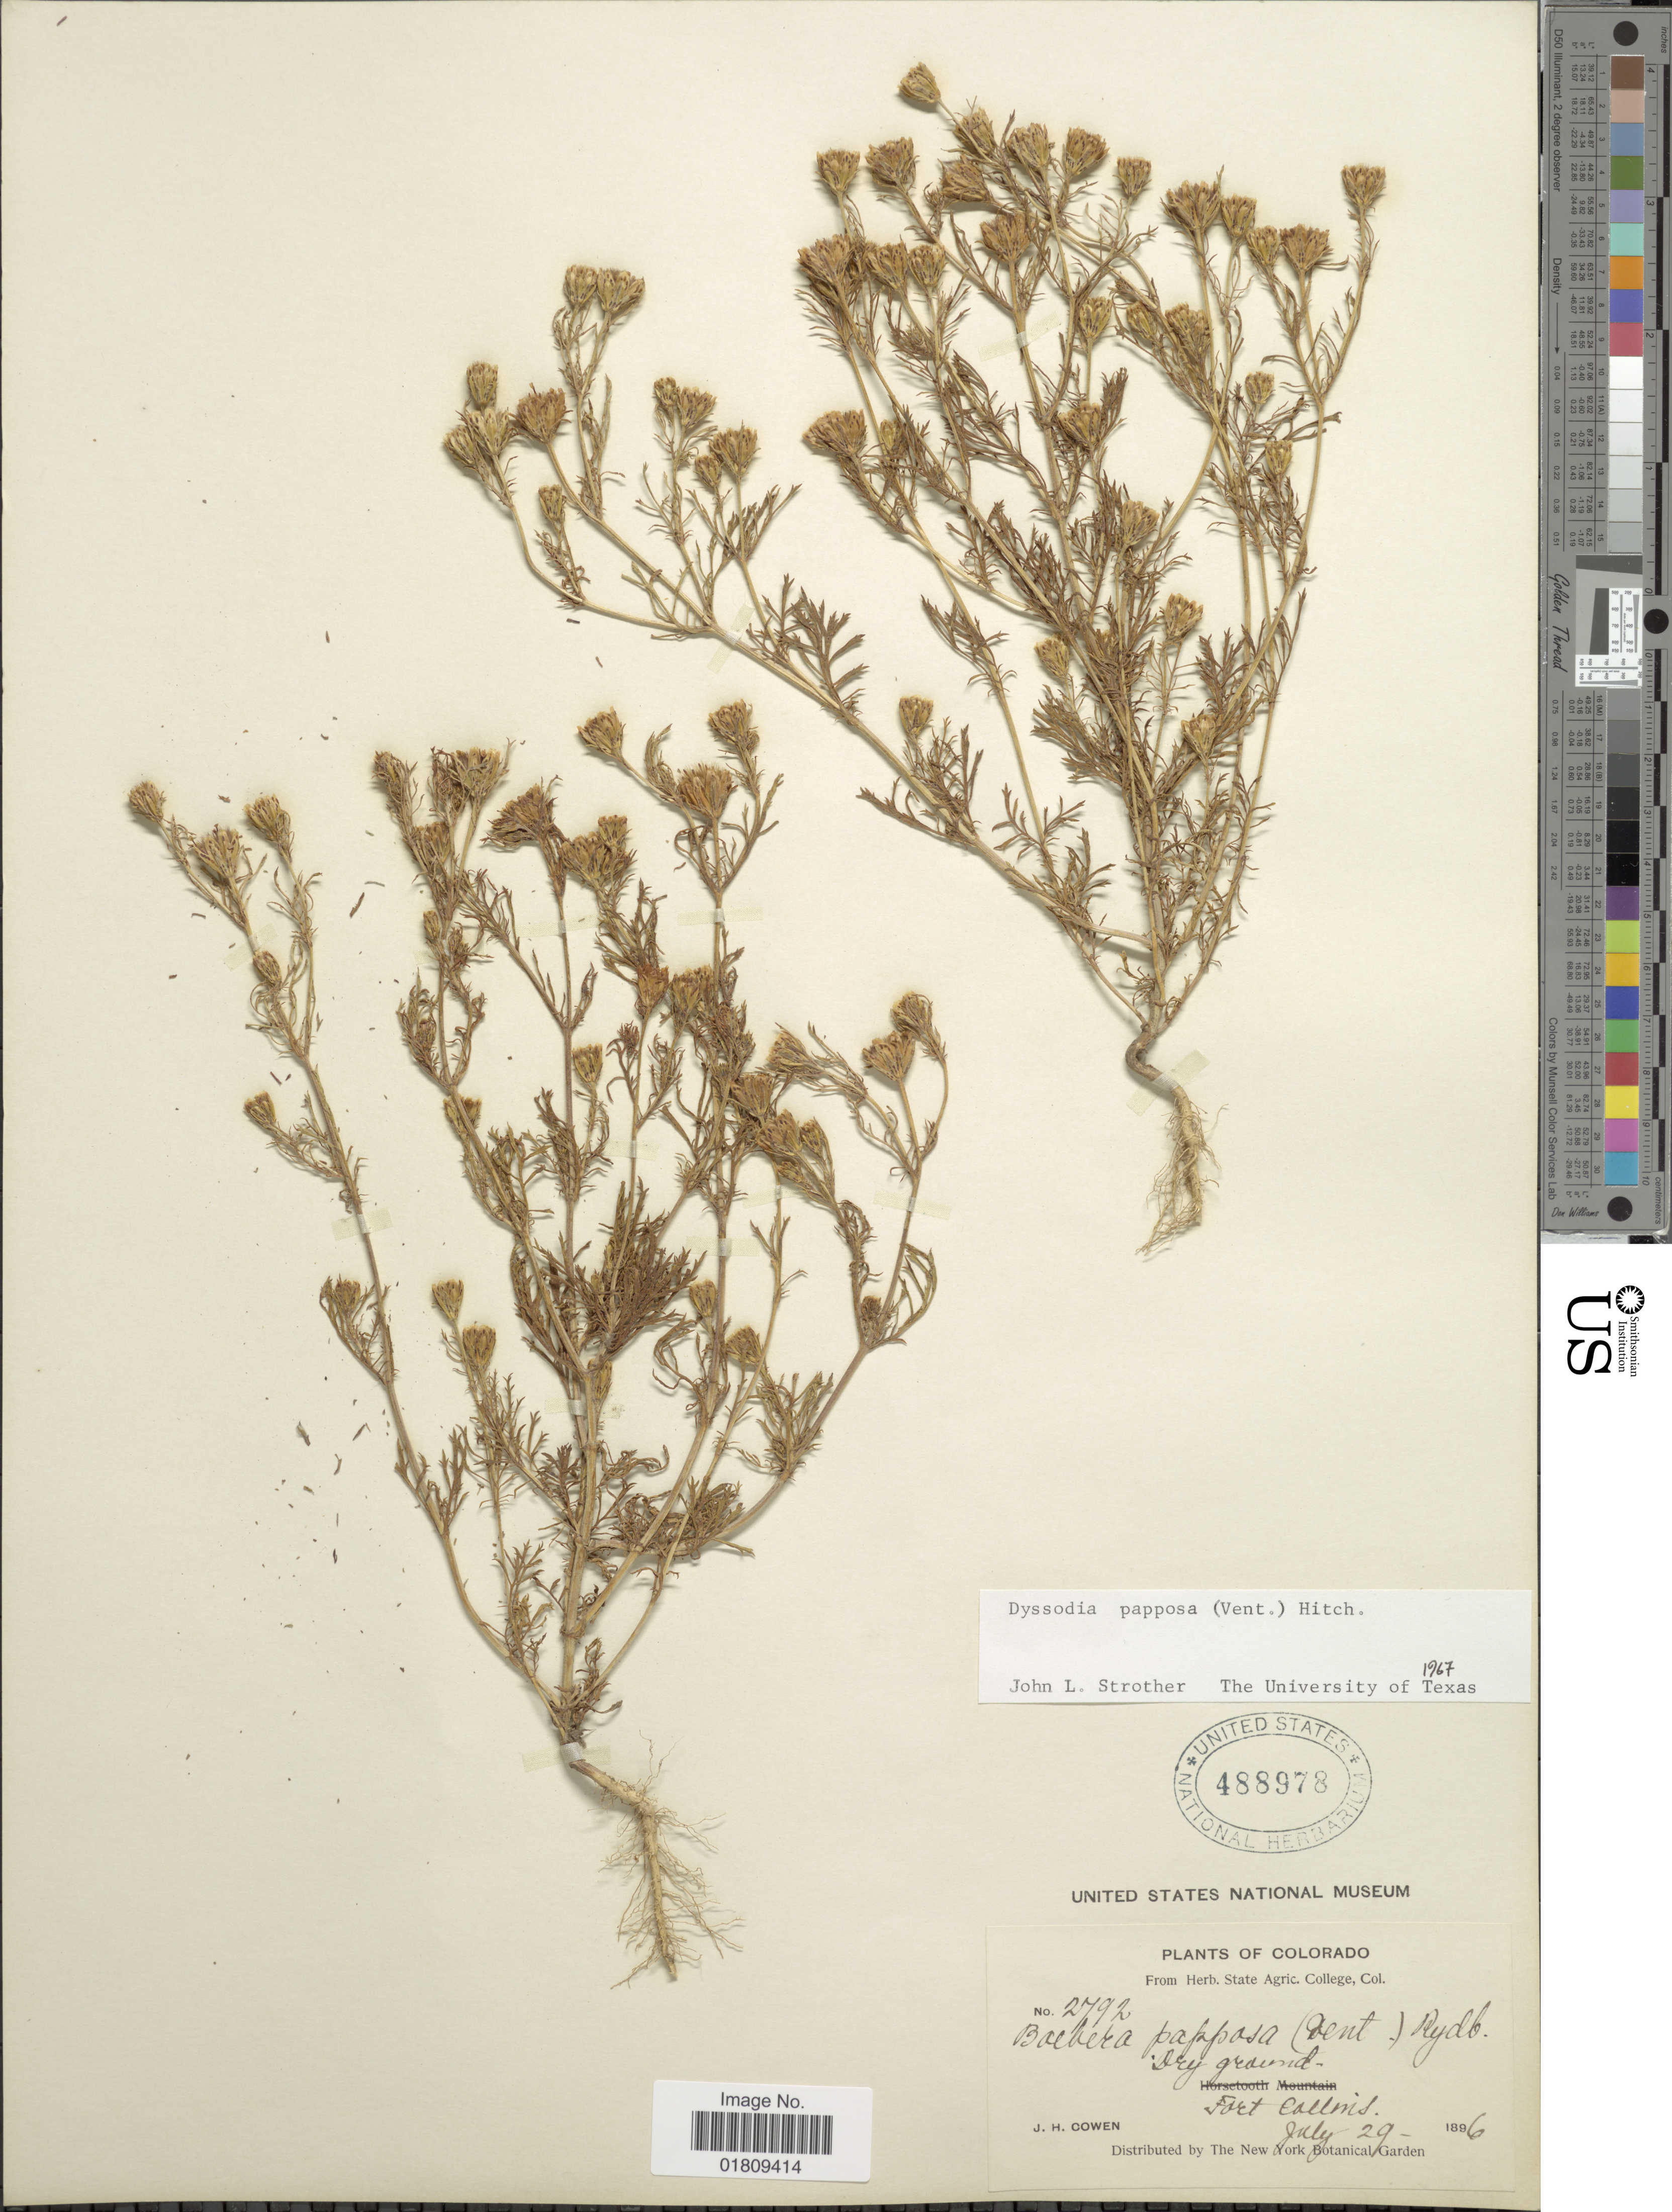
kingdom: Plantae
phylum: Tracheophyta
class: Magnoliopsida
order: Asterales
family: Asteraceae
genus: Dyssodia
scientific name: Dyssodia papposa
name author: (Vent.) Hitchc.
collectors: J. H. Cowen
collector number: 2792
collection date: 1896-07-29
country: United States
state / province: Colorado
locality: Dry ground, Fort Collins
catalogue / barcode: US 488978